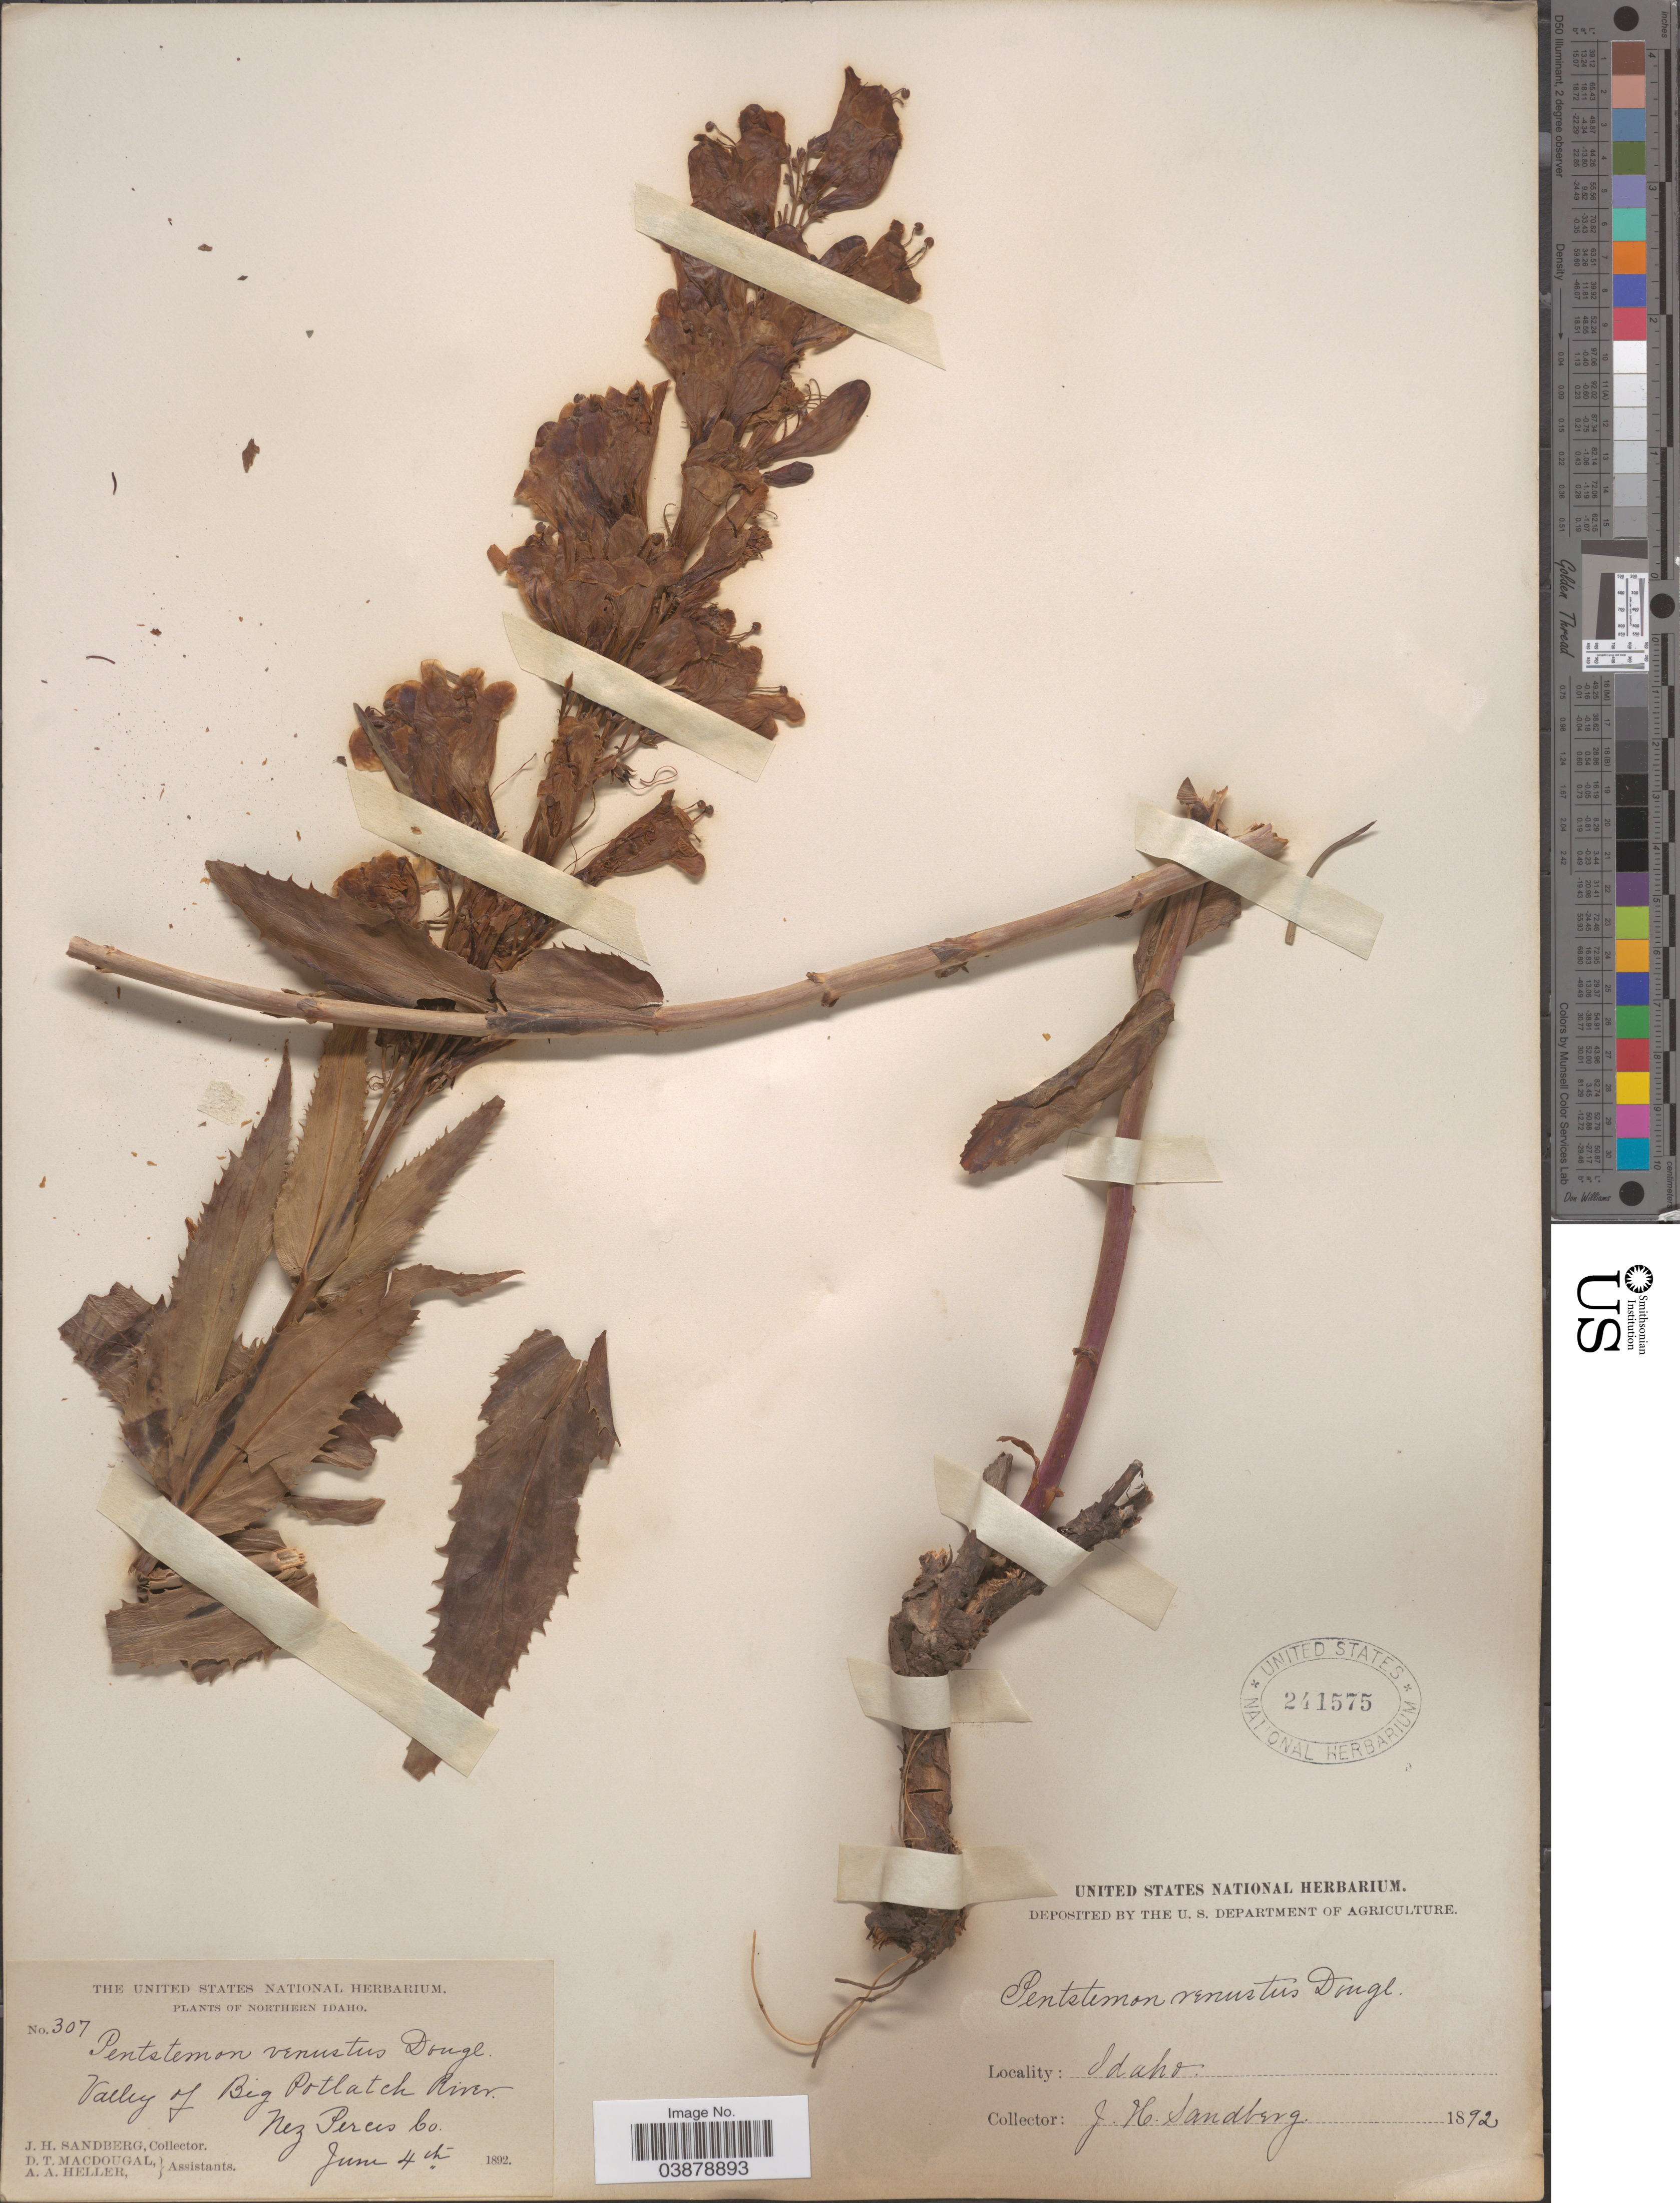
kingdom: Plantae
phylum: Tracheophyta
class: Magnoliopsida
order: Lamiales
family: Plantaginaceae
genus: Penstemon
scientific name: Penstemon venustus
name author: Douglas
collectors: J. H. Sandberg, D. T. MacDougal & A. A. Heller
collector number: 307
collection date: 1892-06-04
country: United States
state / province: Idaho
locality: Northern Idaho. Valley of Big Potlatch River. Nez Perces Co.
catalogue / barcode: US 241575